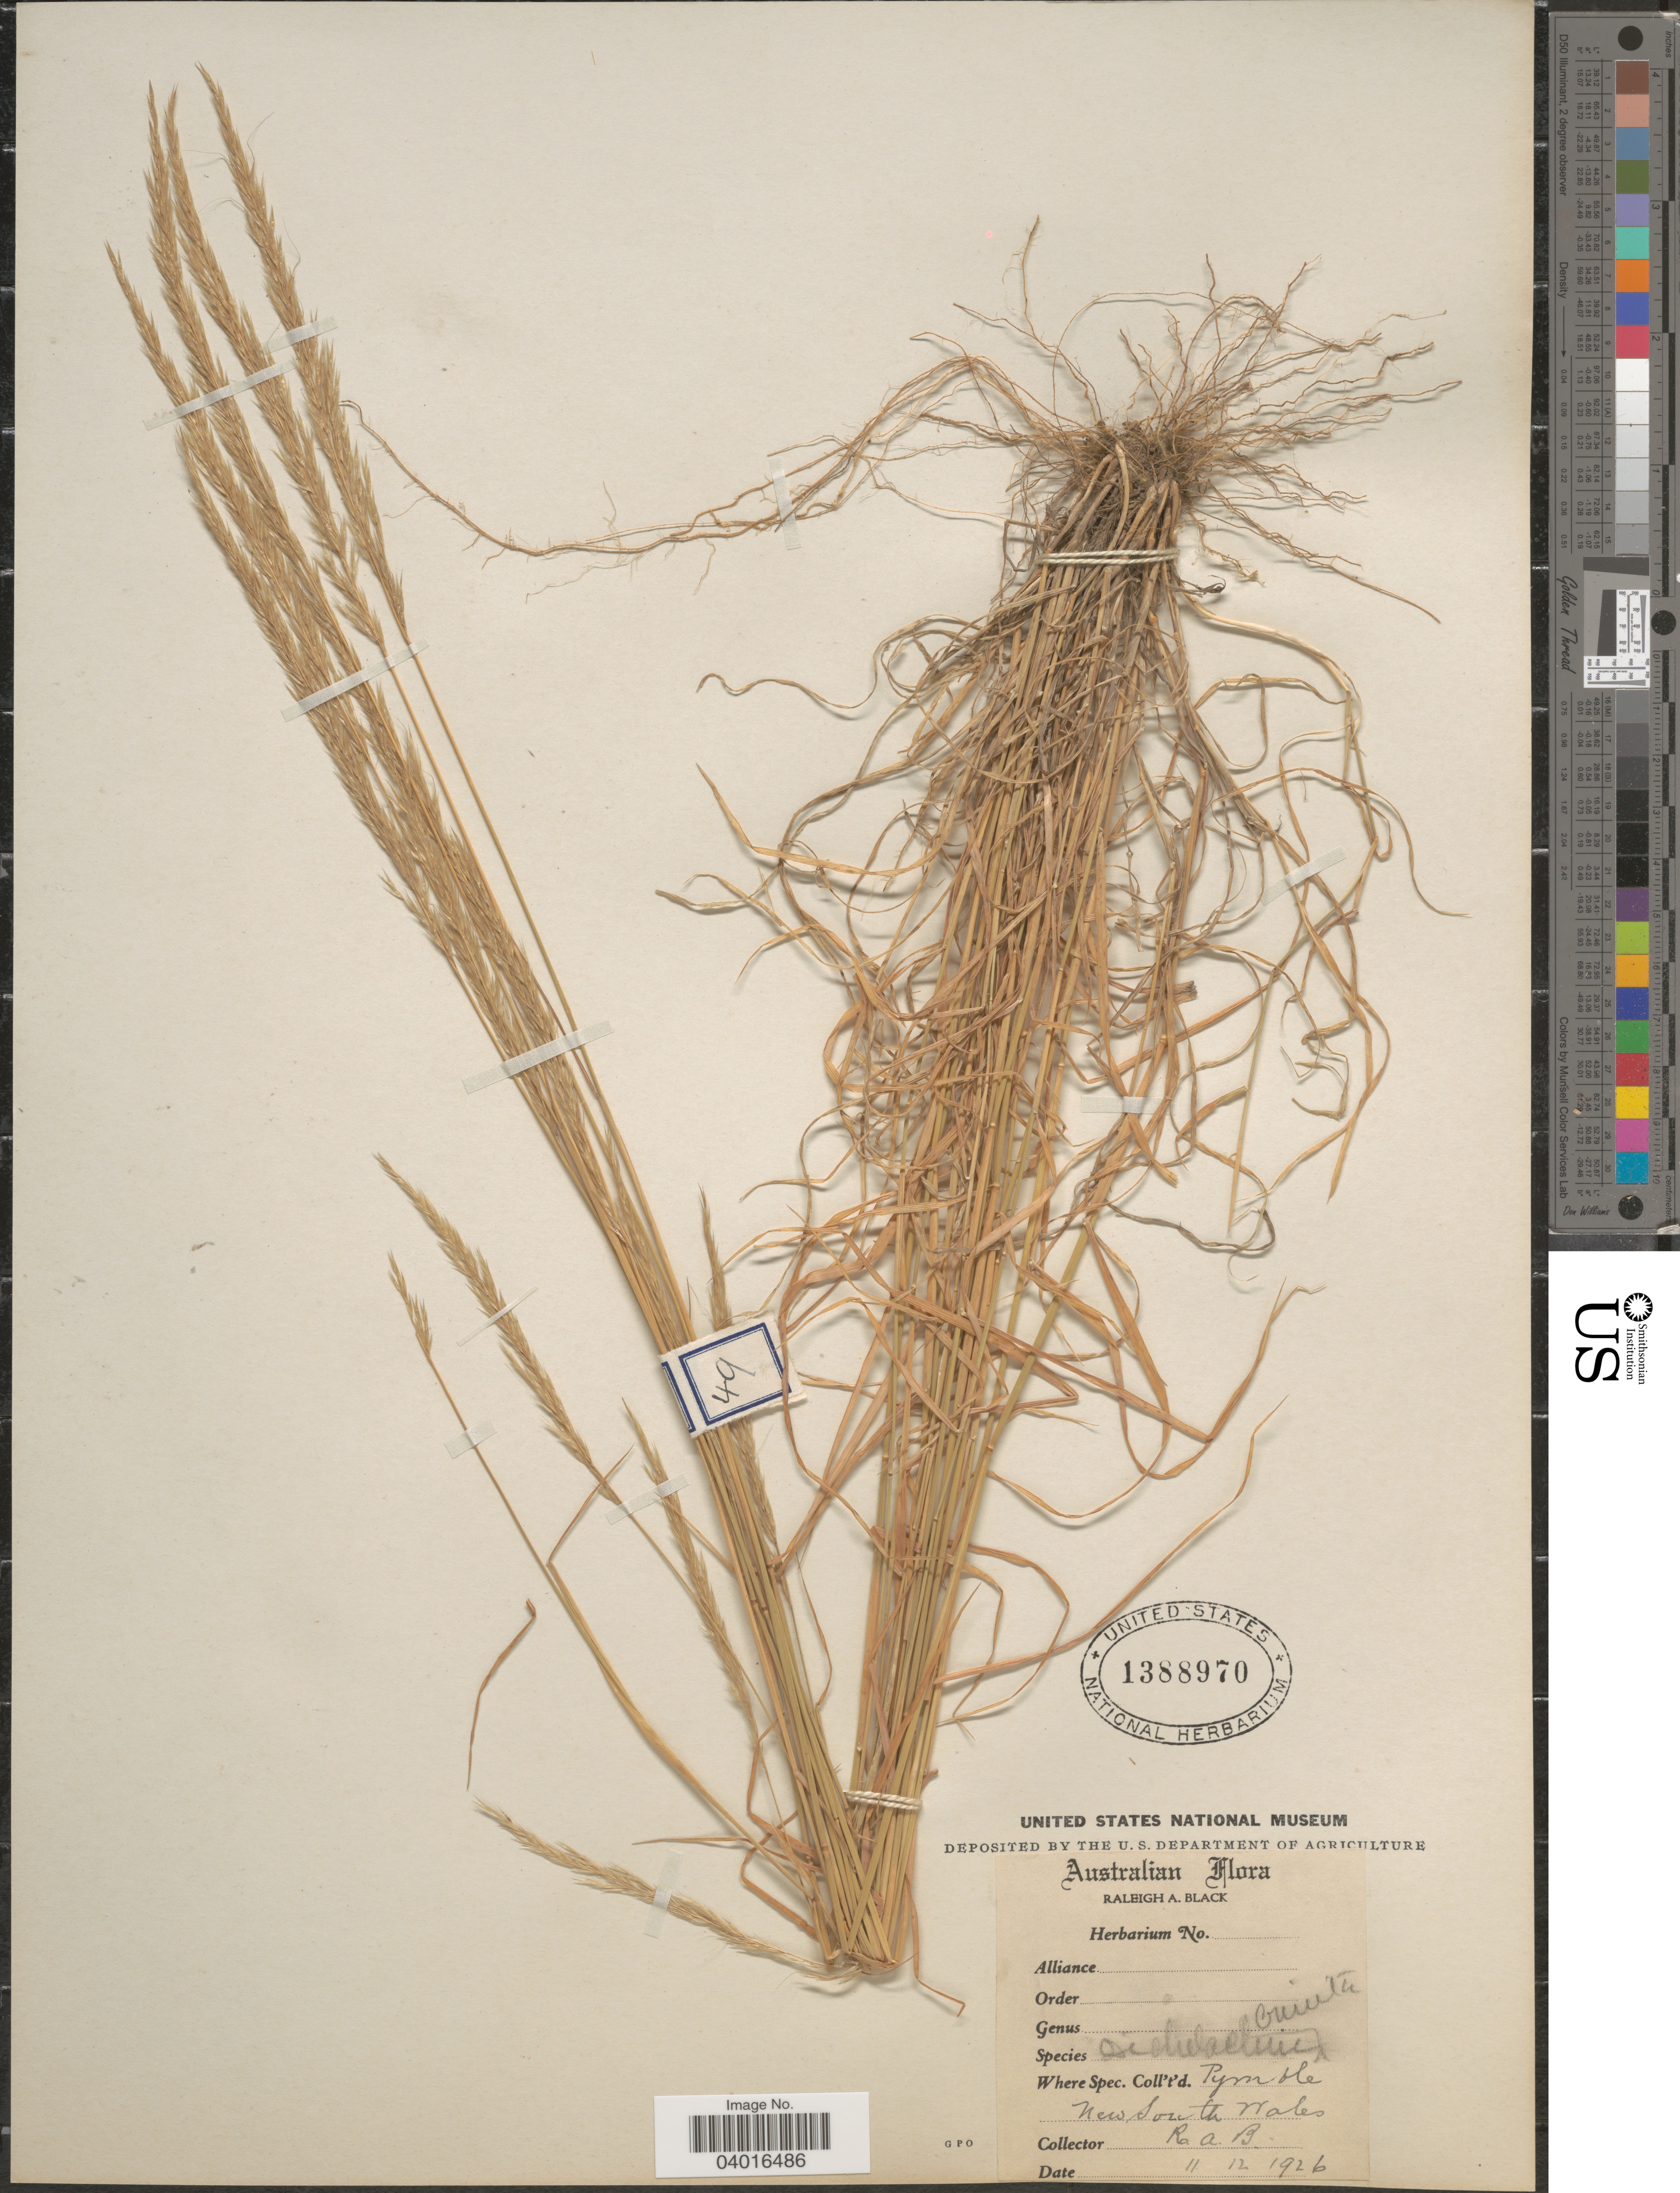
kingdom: Plantae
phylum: Tracheophyta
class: Liliopsida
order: Poales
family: Poaceae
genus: Dichelachne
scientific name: Dichelachne crinita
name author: Hook. f.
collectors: R. A. Black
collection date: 1926-12-11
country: Australia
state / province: New South Wales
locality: Pymble.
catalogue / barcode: US 1388970